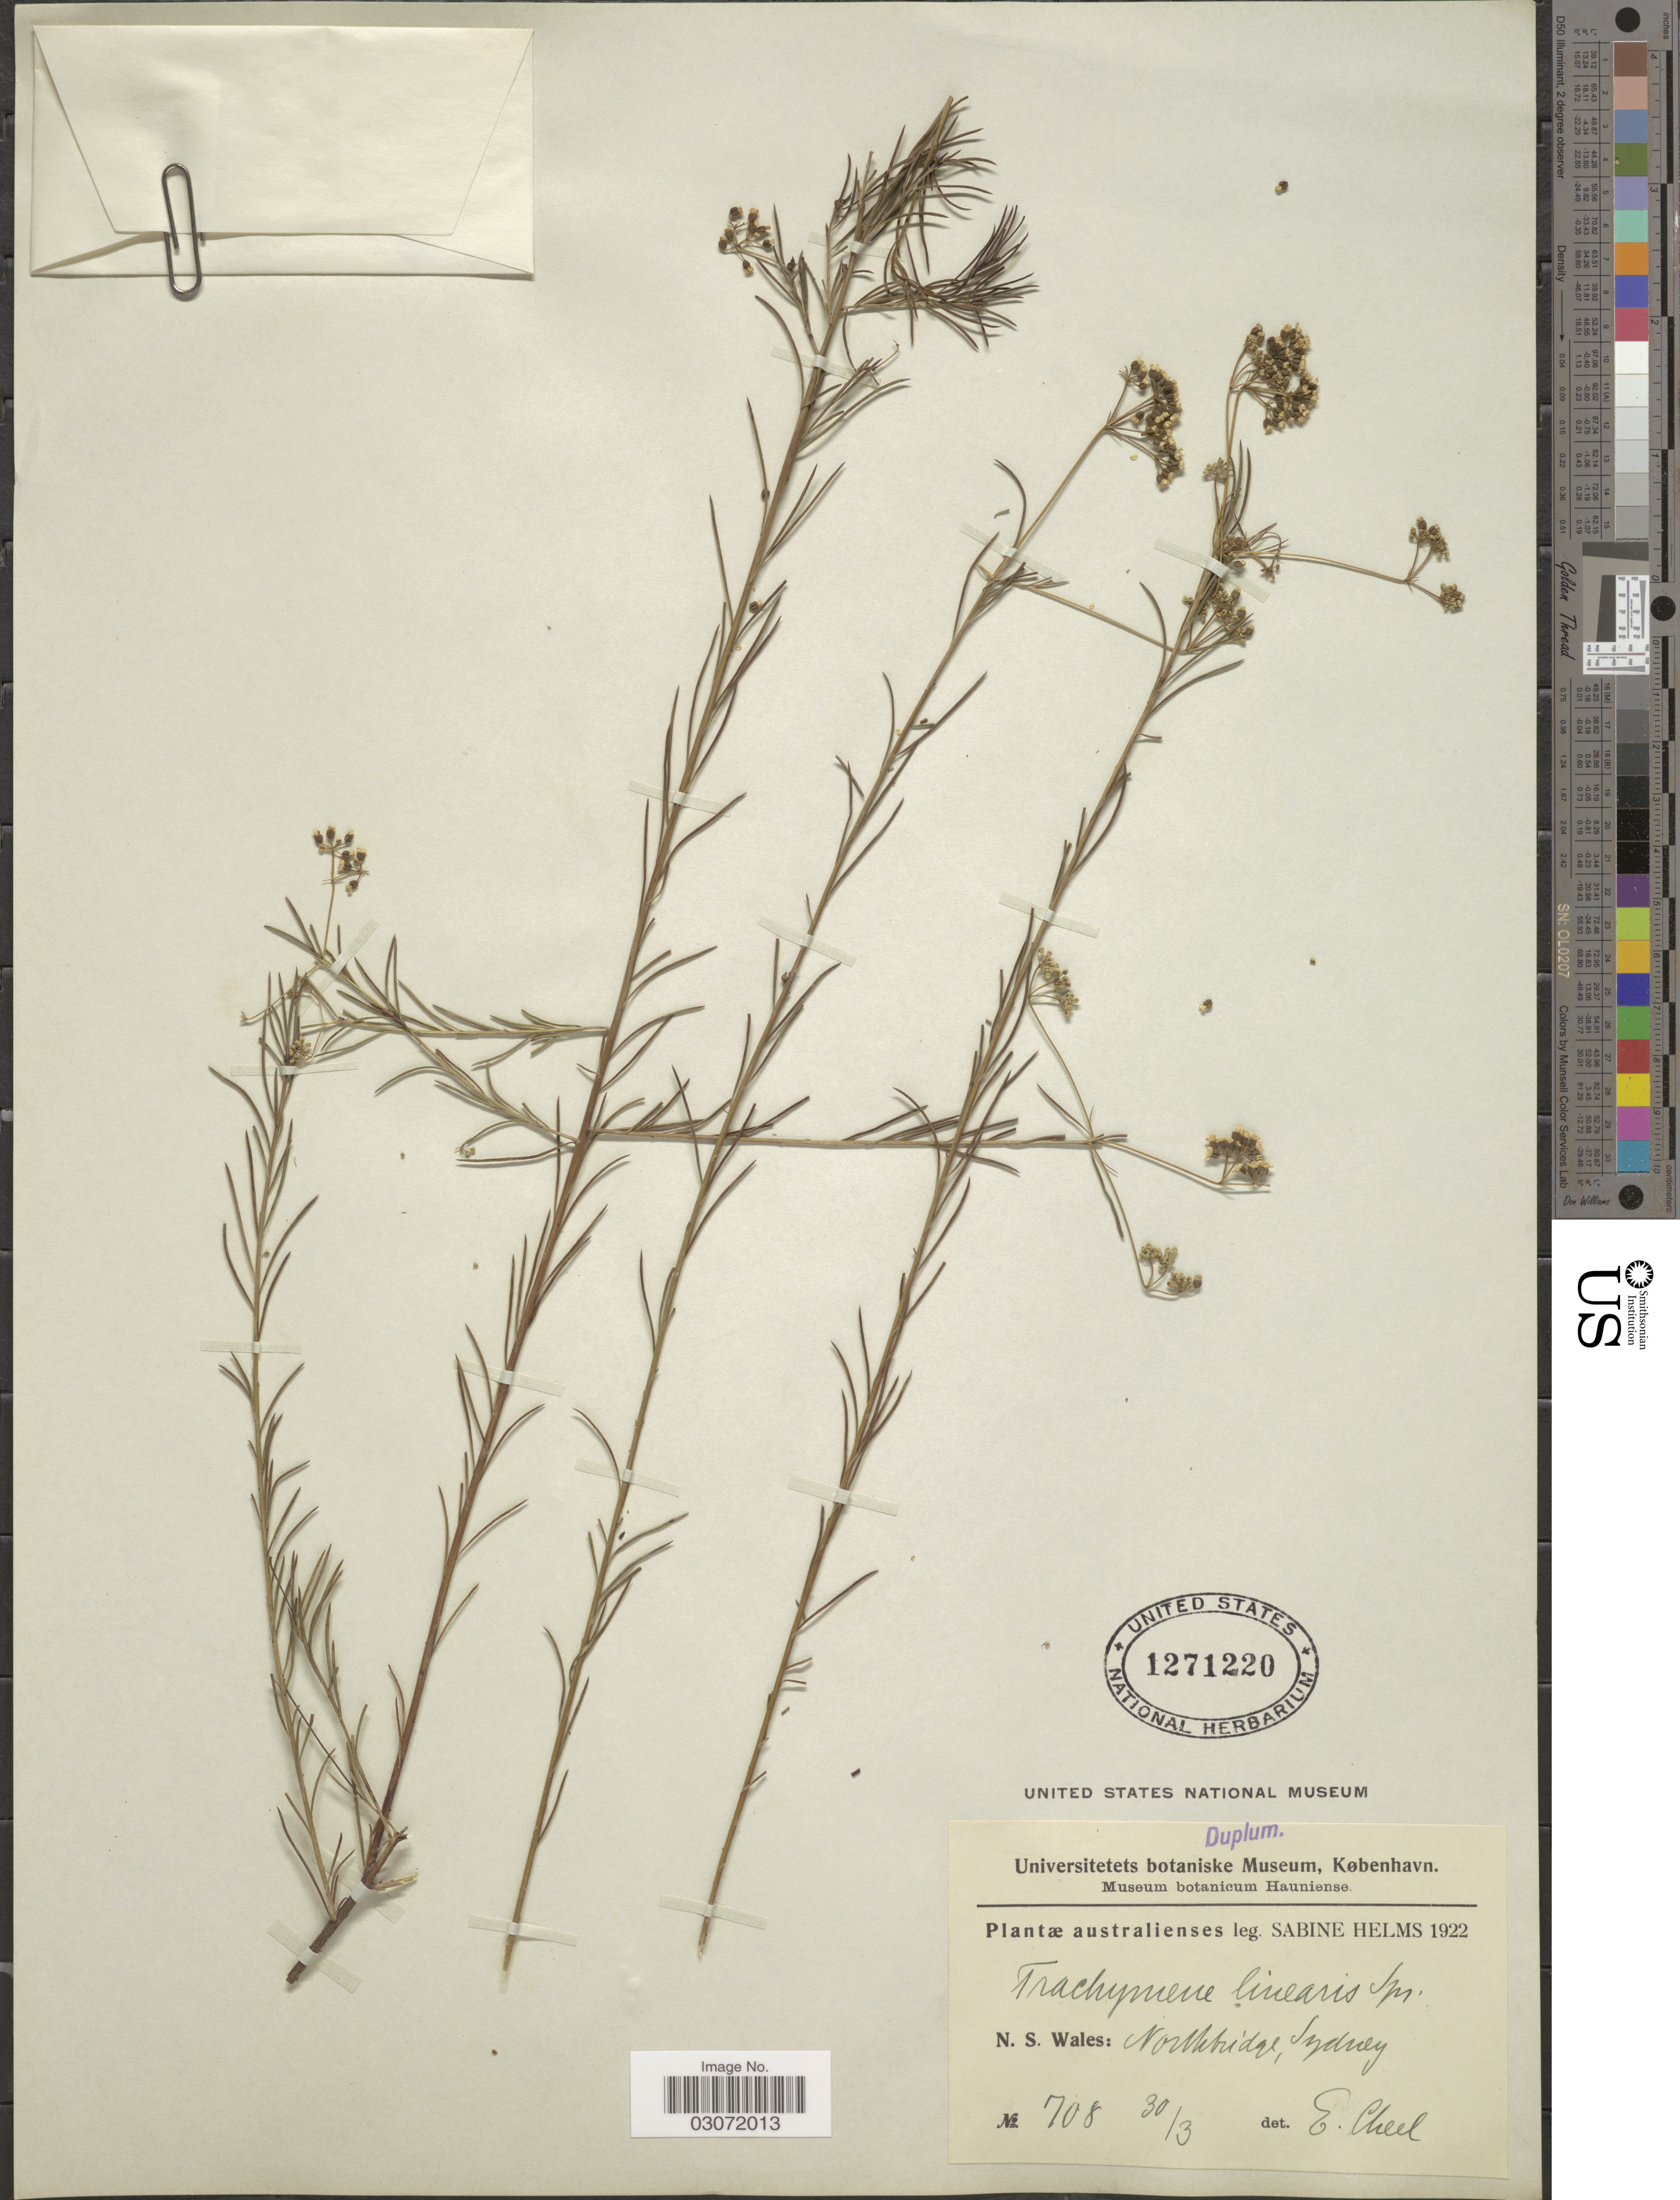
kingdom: Plantae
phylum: Tracheophyta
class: Magnoliopsida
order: Apiales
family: Apiaceae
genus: Platysace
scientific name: Platysace linearifolia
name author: (Cav.) C. Norman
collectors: S. Helms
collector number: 708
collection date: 1922-03-30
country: Australia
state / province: New South Wales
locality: N. S. Wales: Northbridge, Sydney.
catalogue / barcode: US 1271220